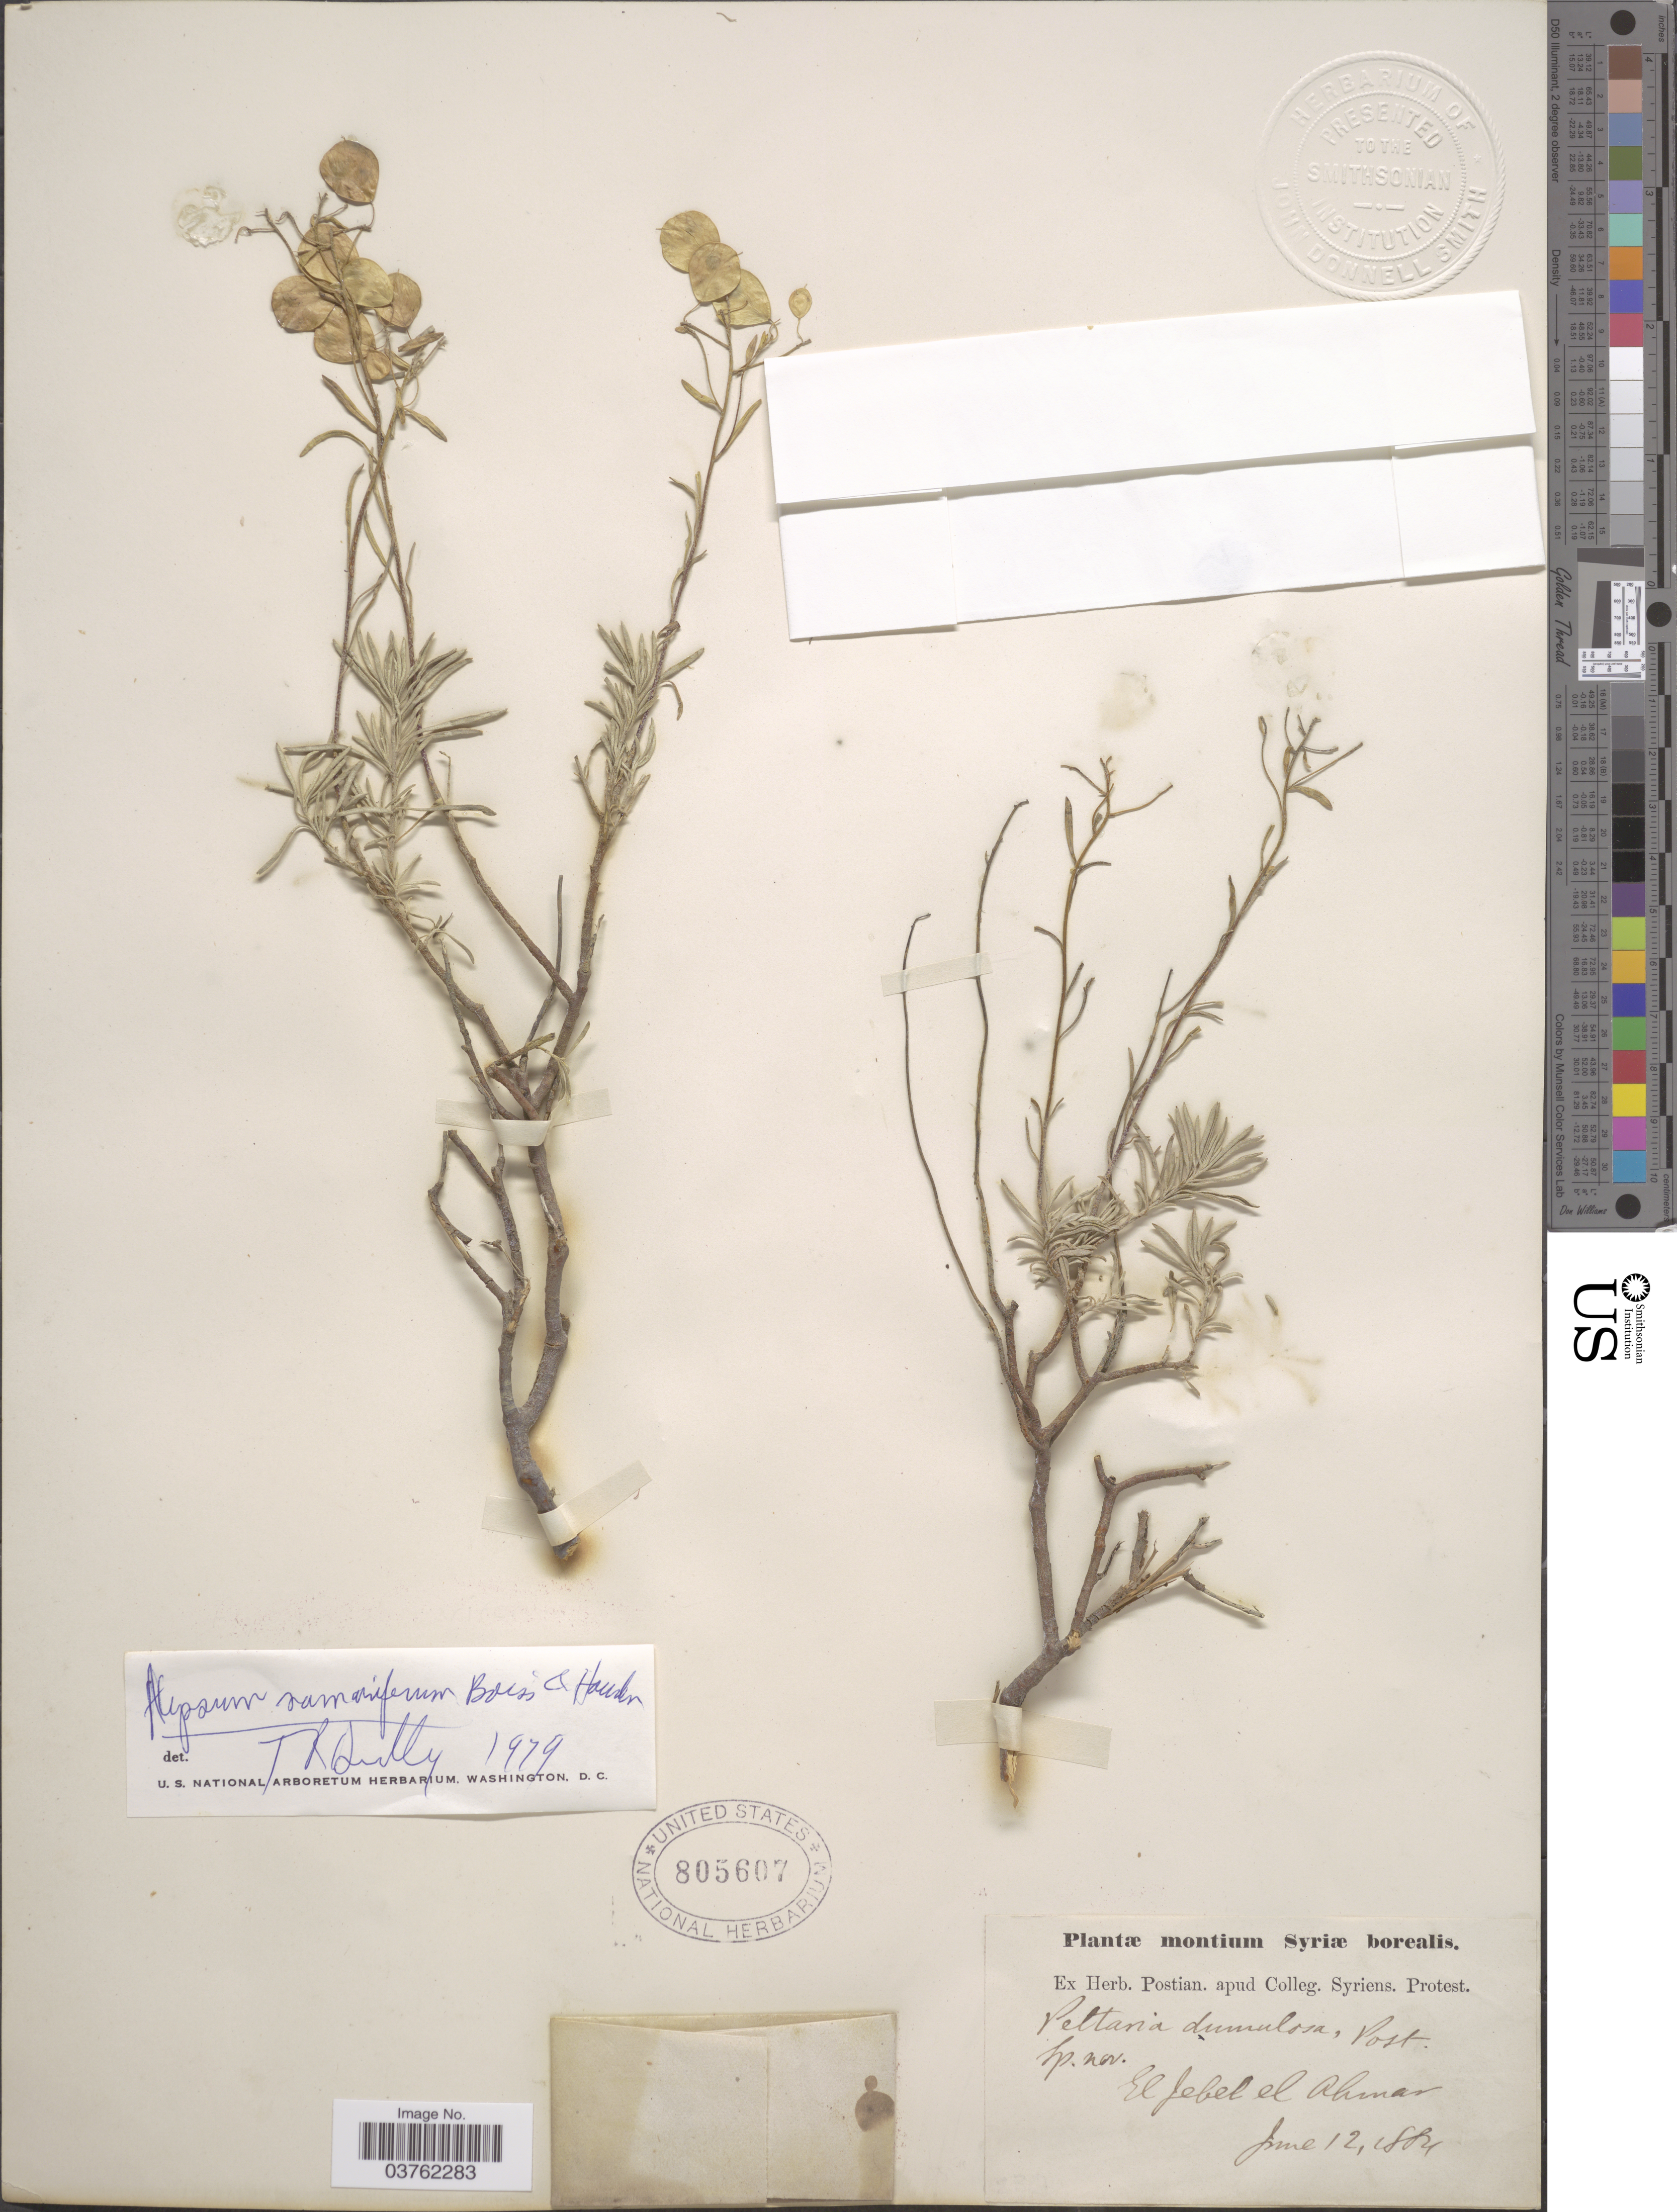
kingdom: Plantae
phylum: Tracheophyta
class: Magnoliopsida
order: Brassicales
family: Brassicaceae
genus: Alyssum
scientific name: Alyssum samariferum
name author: Boiss. & Hausskn.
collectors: ex herb. Postian. apud Colleg. Syriens. Protest. USE "Fannie P. A. Shepard" (10308853) AS PRIMARY COLLECTOR INSTEAD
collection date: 1884-06-12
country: Syria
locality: Montium Syriæ borealis. El Jebel el Ahma. [interpreted]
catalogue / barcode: US 805607